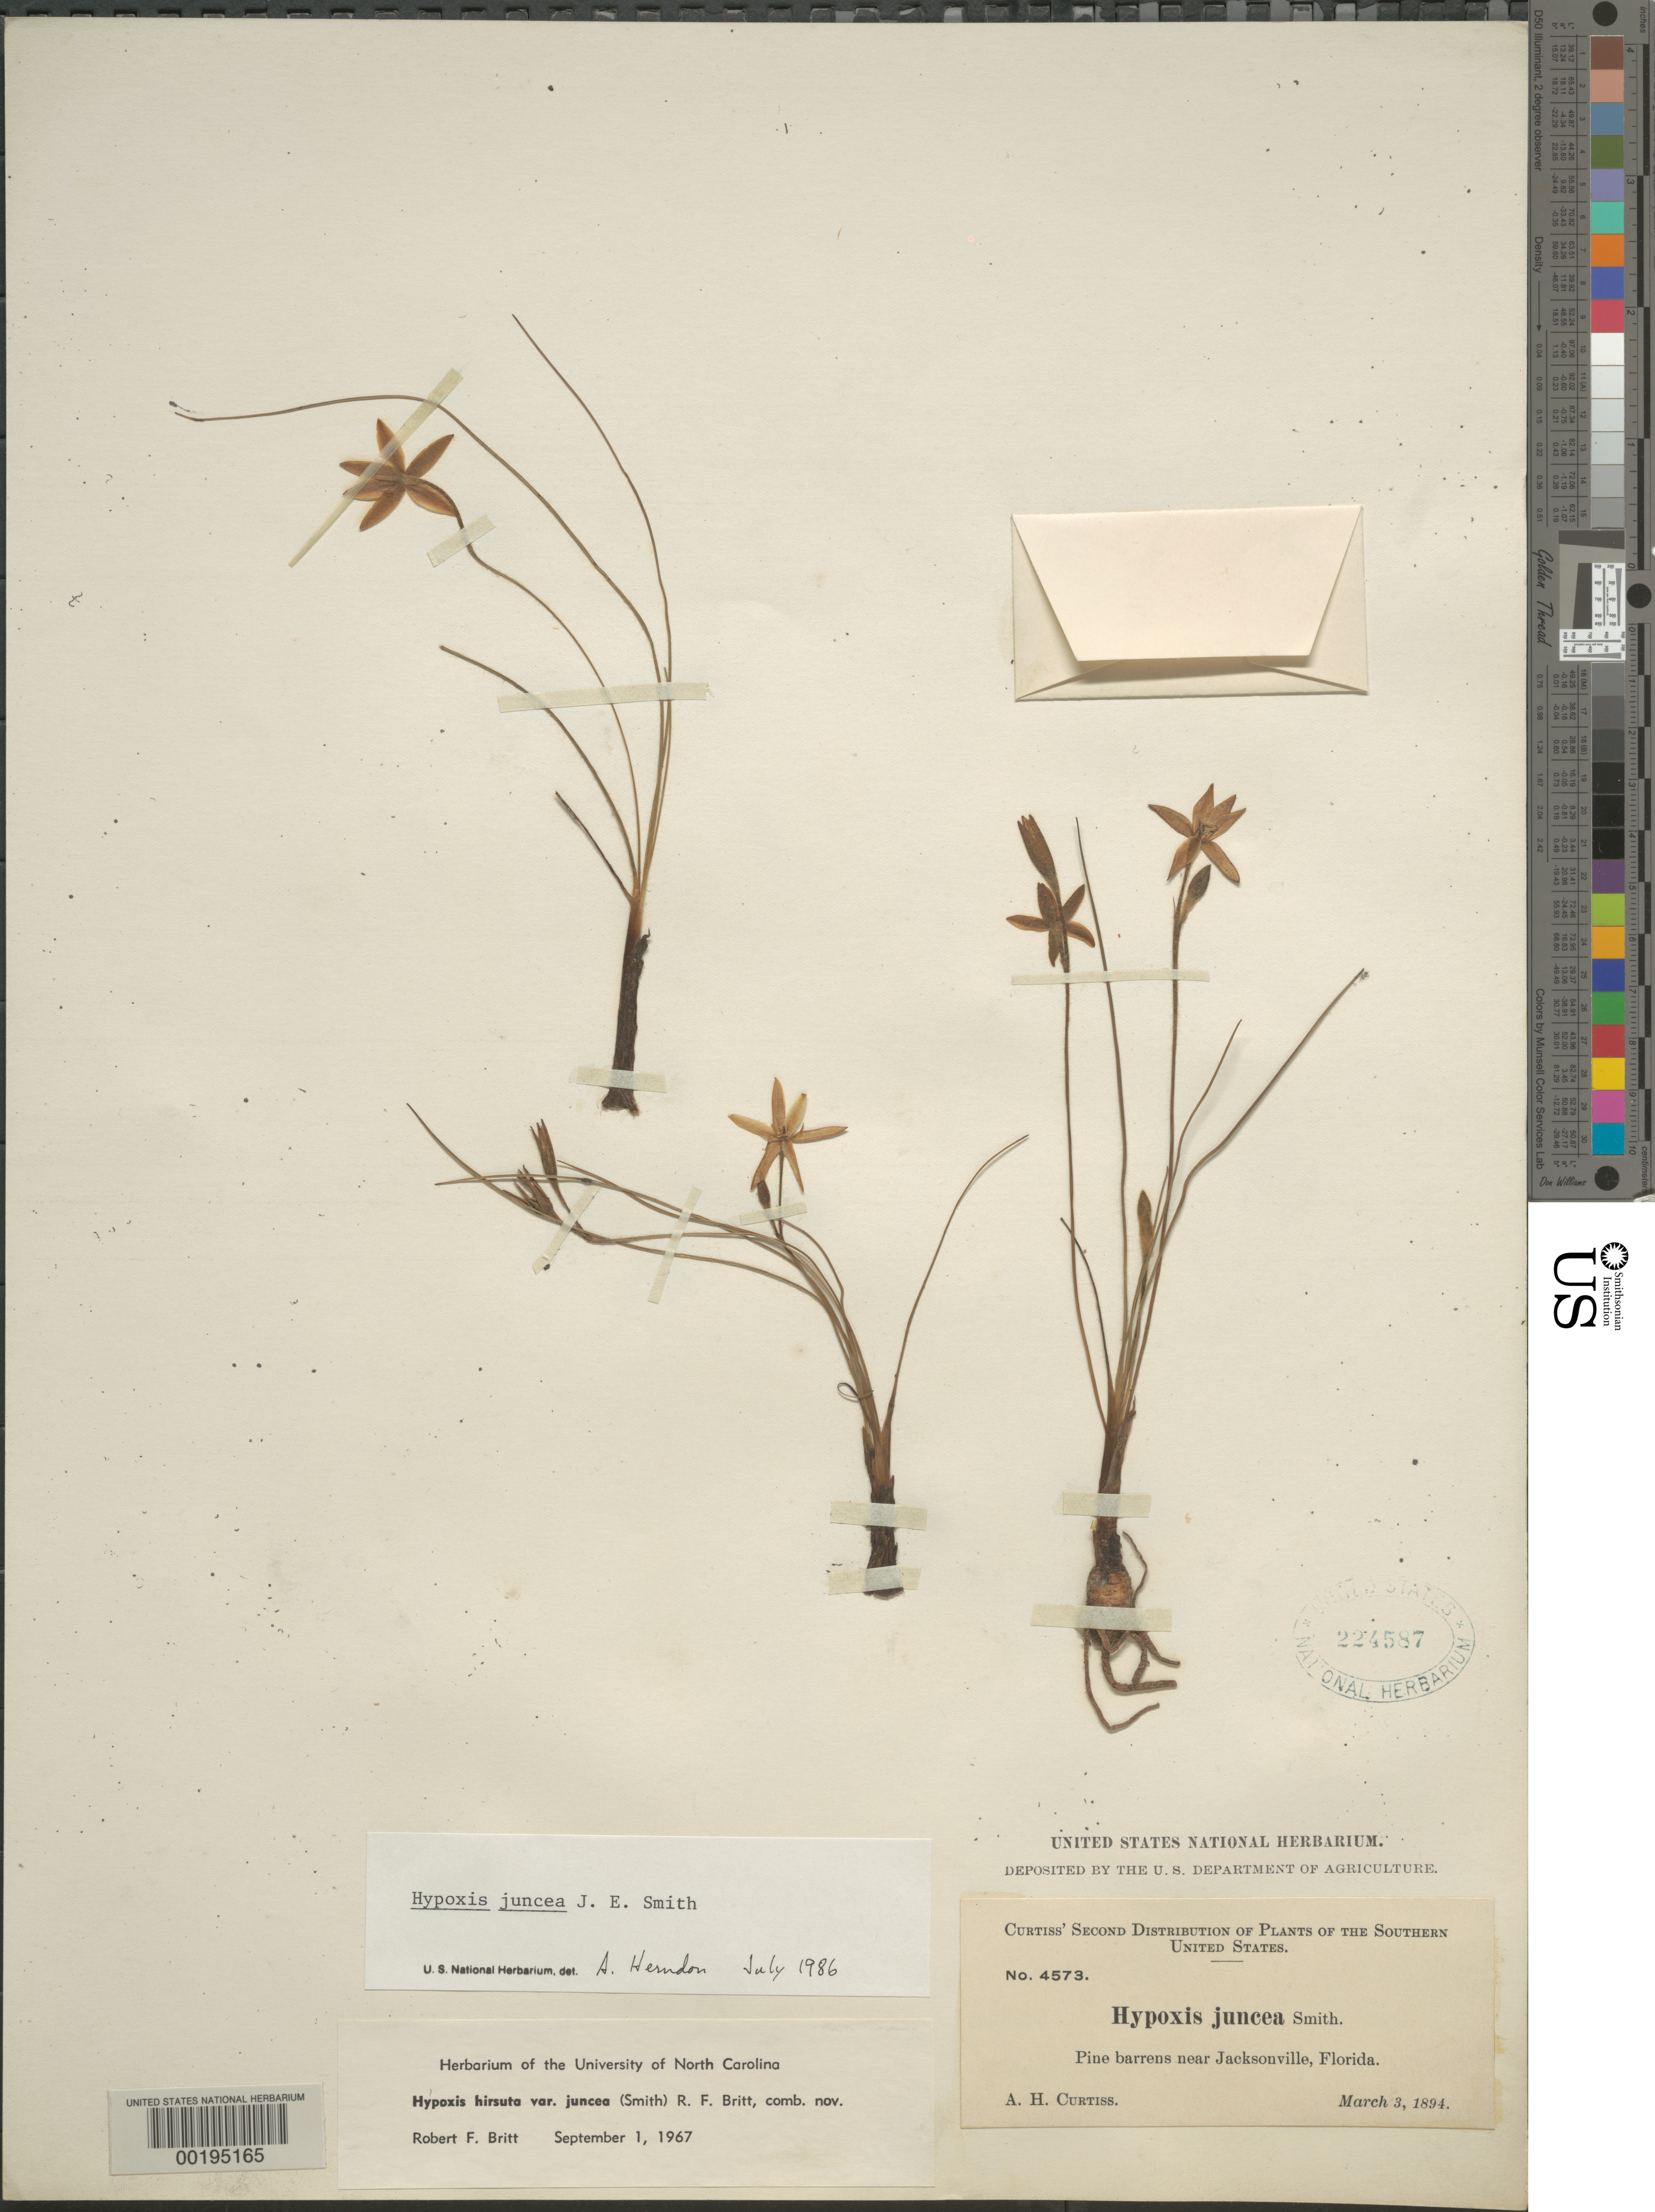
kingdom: Plantae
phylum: Tracheophyta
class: Liliopsida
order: Asparagales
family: Hypoxidaceae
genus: Hypoxis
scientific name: Hypoxis juncea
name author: Small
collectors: A. H. Curtiss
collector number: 4573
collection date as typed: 03 Mar 1894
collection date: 1894-03-03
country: United States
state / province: Florida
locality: Near jacksonville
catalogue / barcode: US 224587